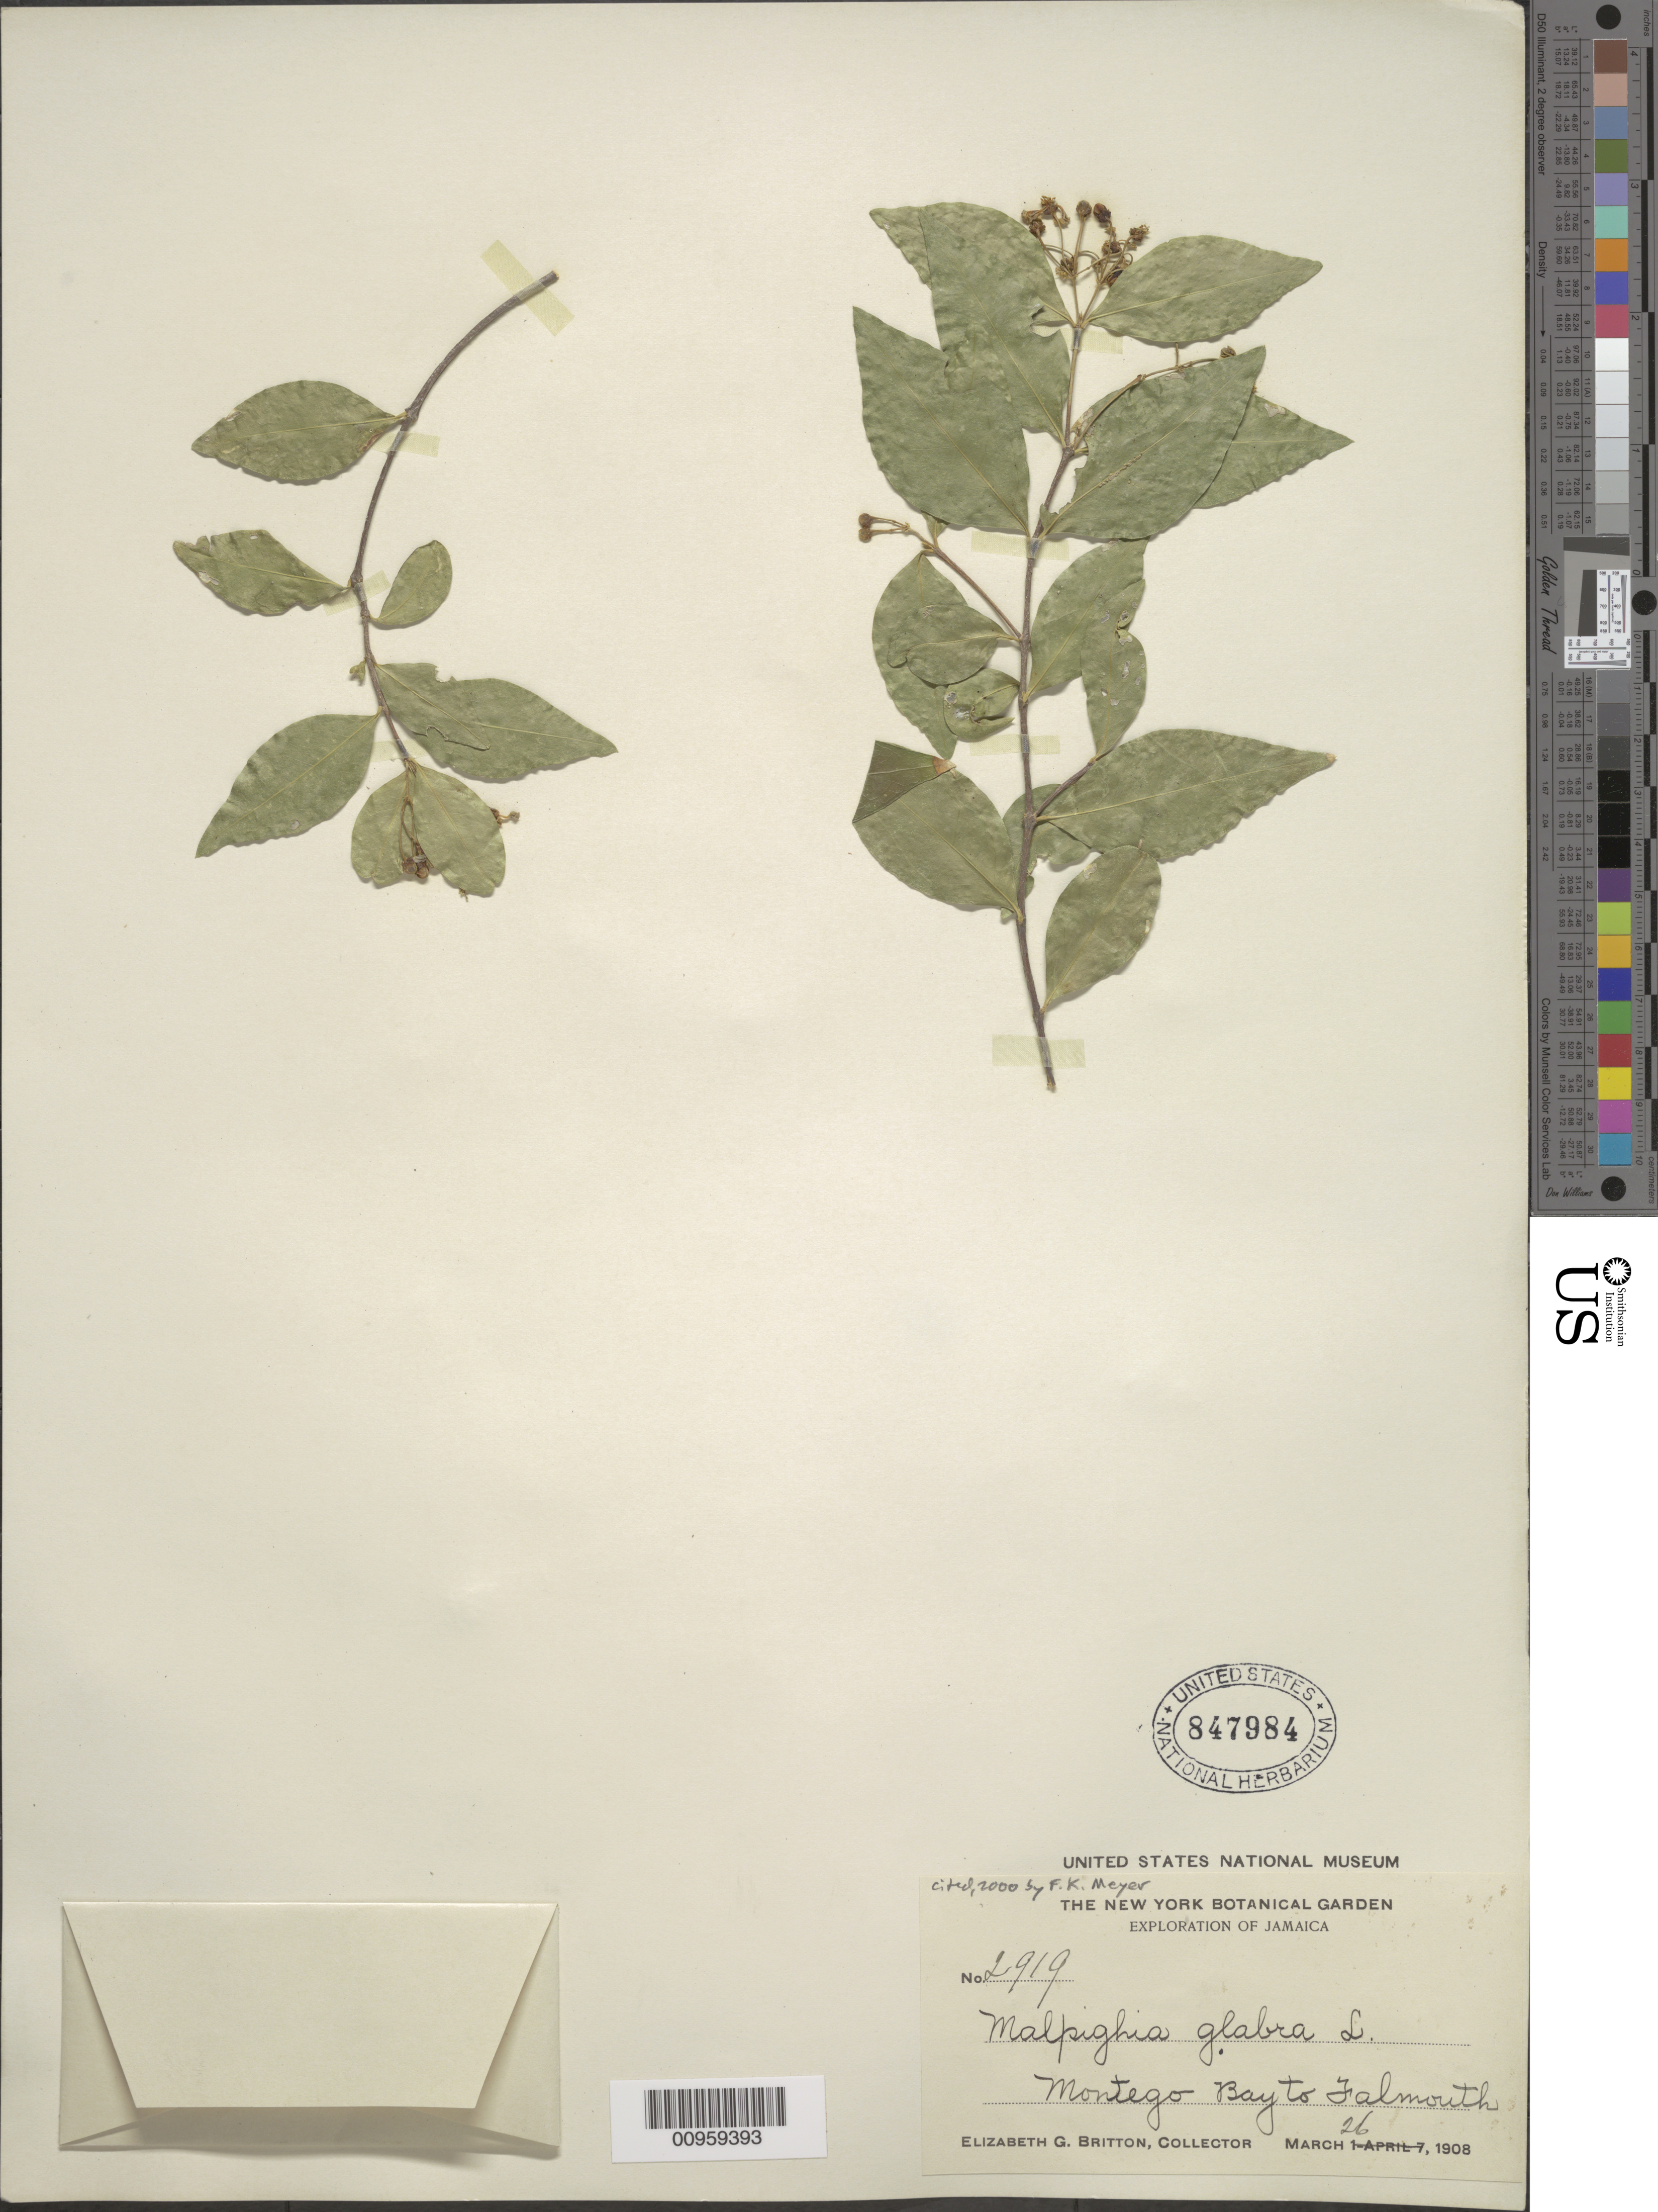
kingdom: Plantae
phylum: Tracheophyta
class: Magnoliopsida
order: Malpighiales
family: Malpighiaceae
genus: Malpighia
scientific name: Malpighia glabra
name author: L.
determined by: Meyer, F. K.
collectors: N. Britton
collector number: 2919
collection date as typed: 26 Mar 1908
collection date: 1908-03-26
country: Jamaica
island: Jamaica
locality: Montego Bay to Falmouth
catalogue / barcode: US 847984